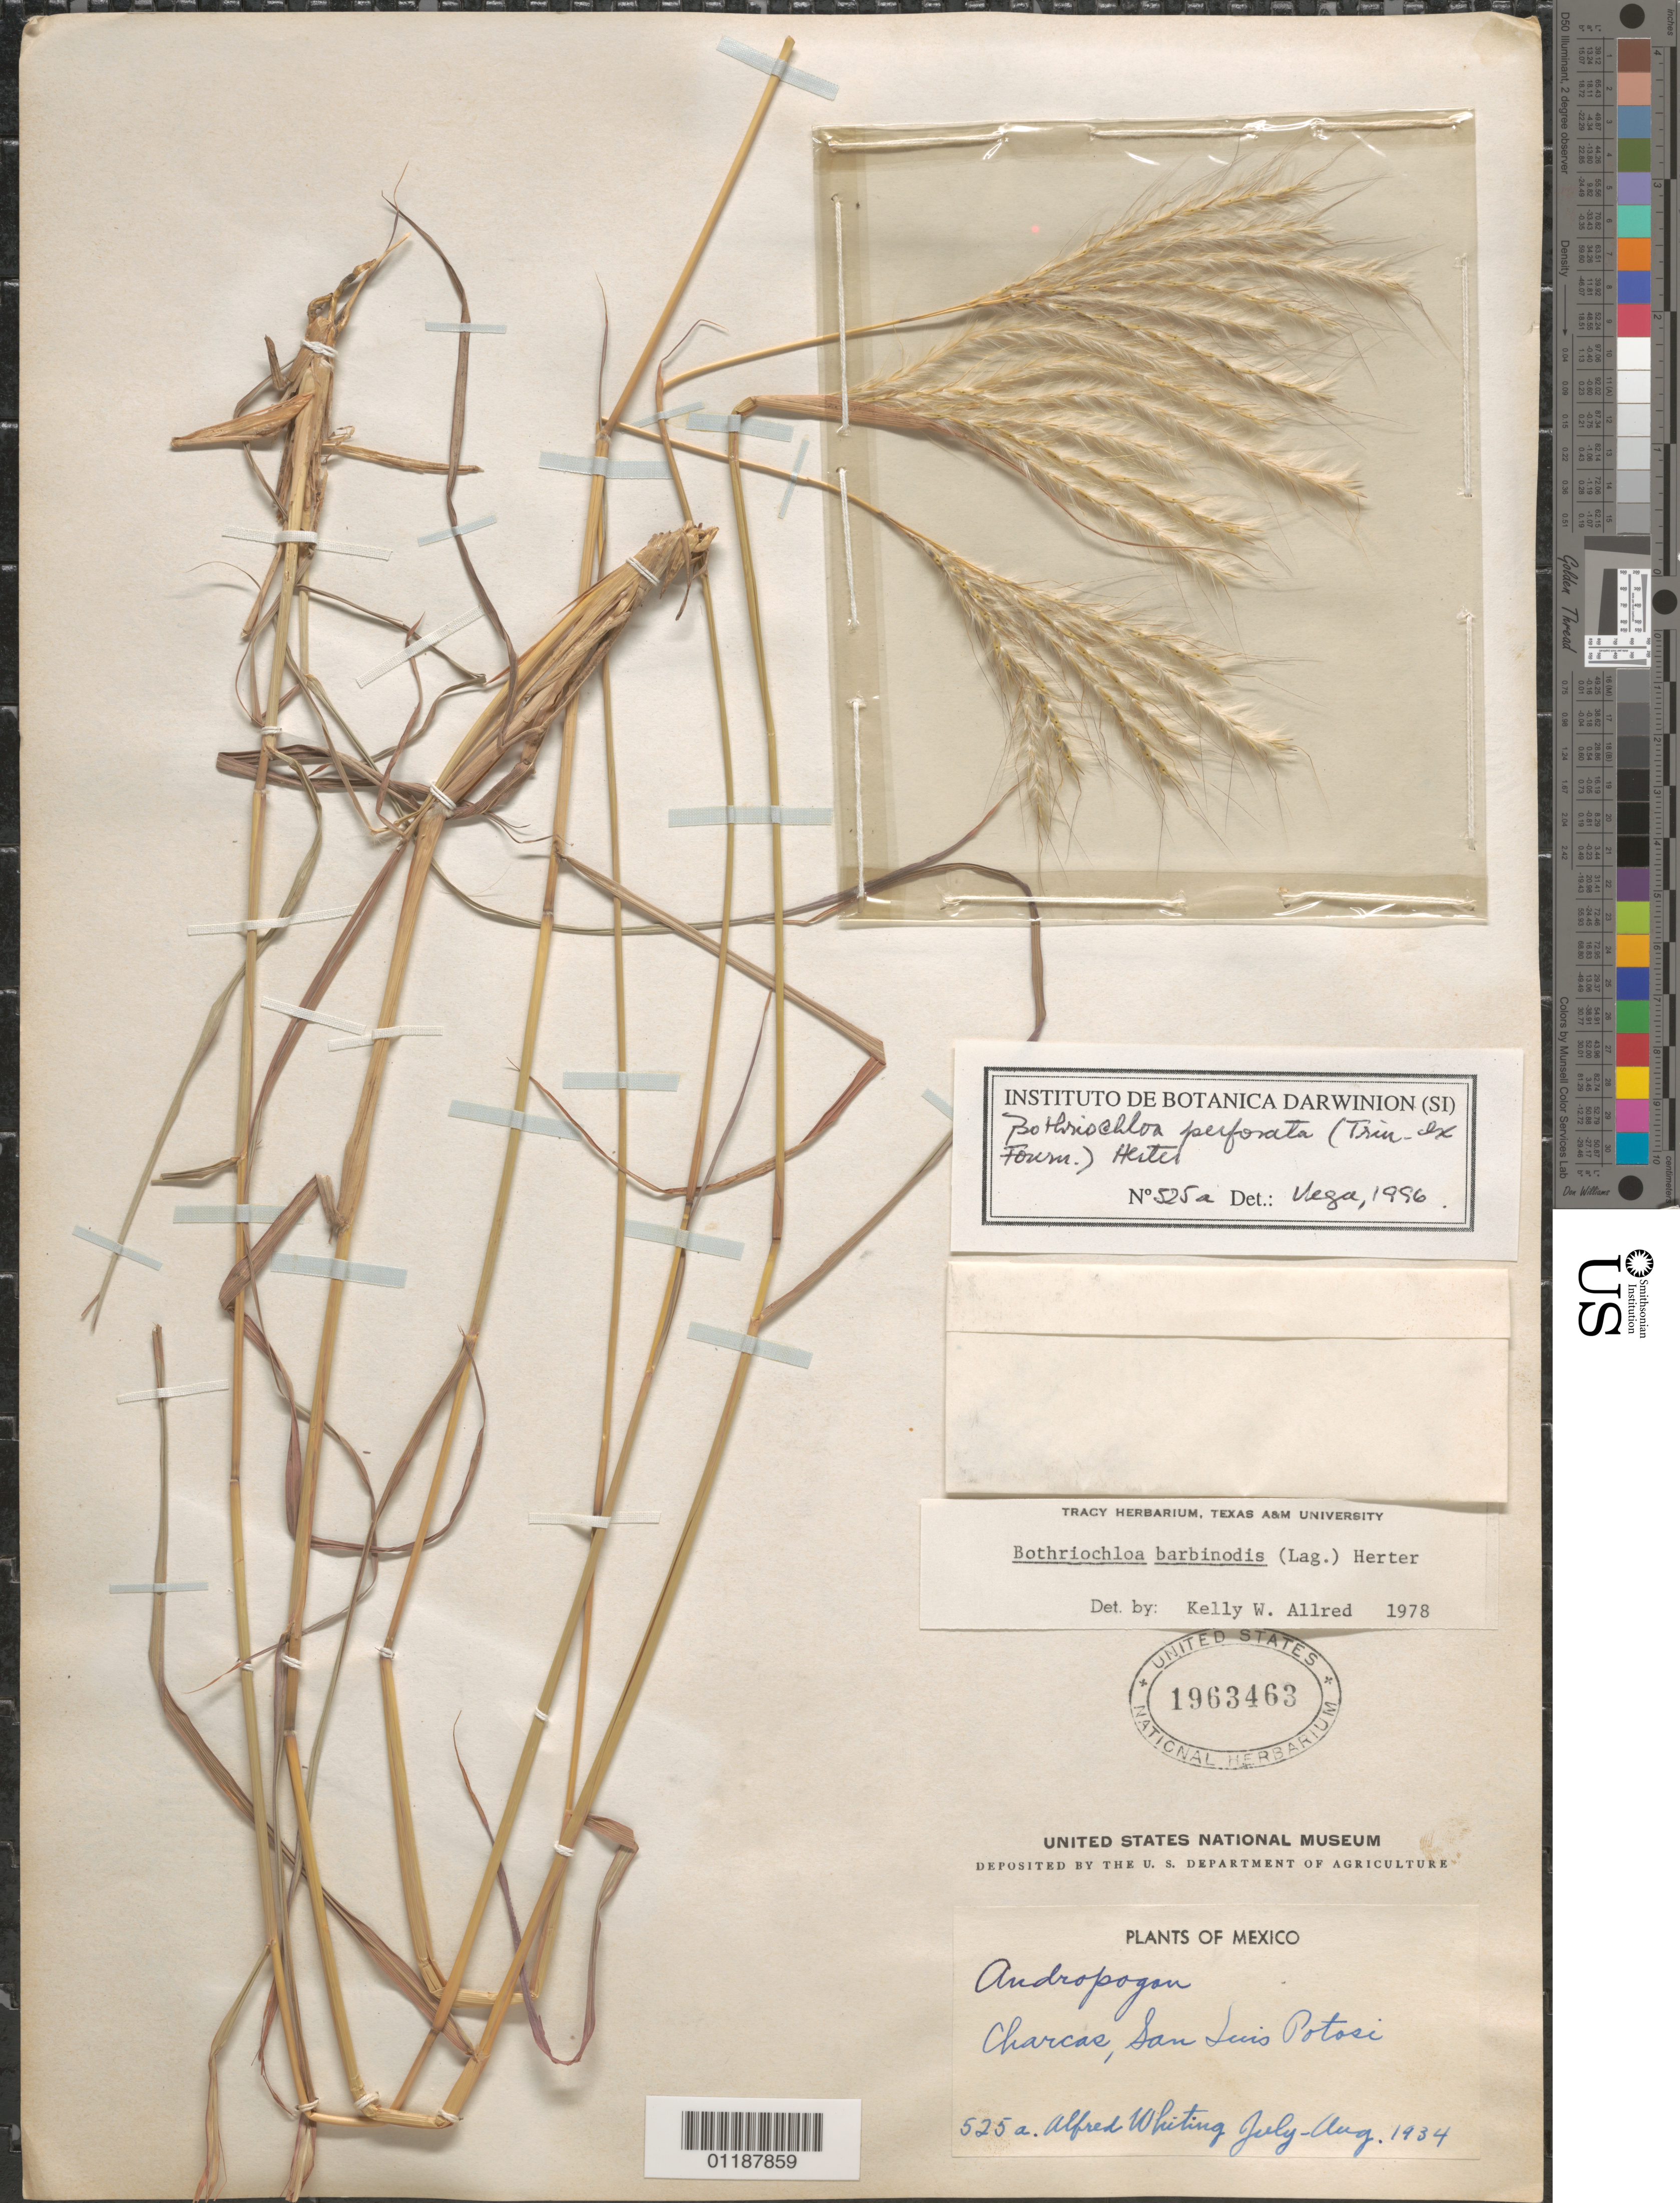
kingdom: Plantae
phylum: Tracheophyta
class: Liliopsida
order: Poales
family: Poaceae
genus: Bothriochloa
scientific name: Bothriochloa perforata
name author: (Trin. ex E. Fourn.) Herter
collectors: A. F. Whiting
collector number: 523a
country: Mexico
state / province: San Luis Potosí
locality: Charcas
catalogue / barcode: US 1963463